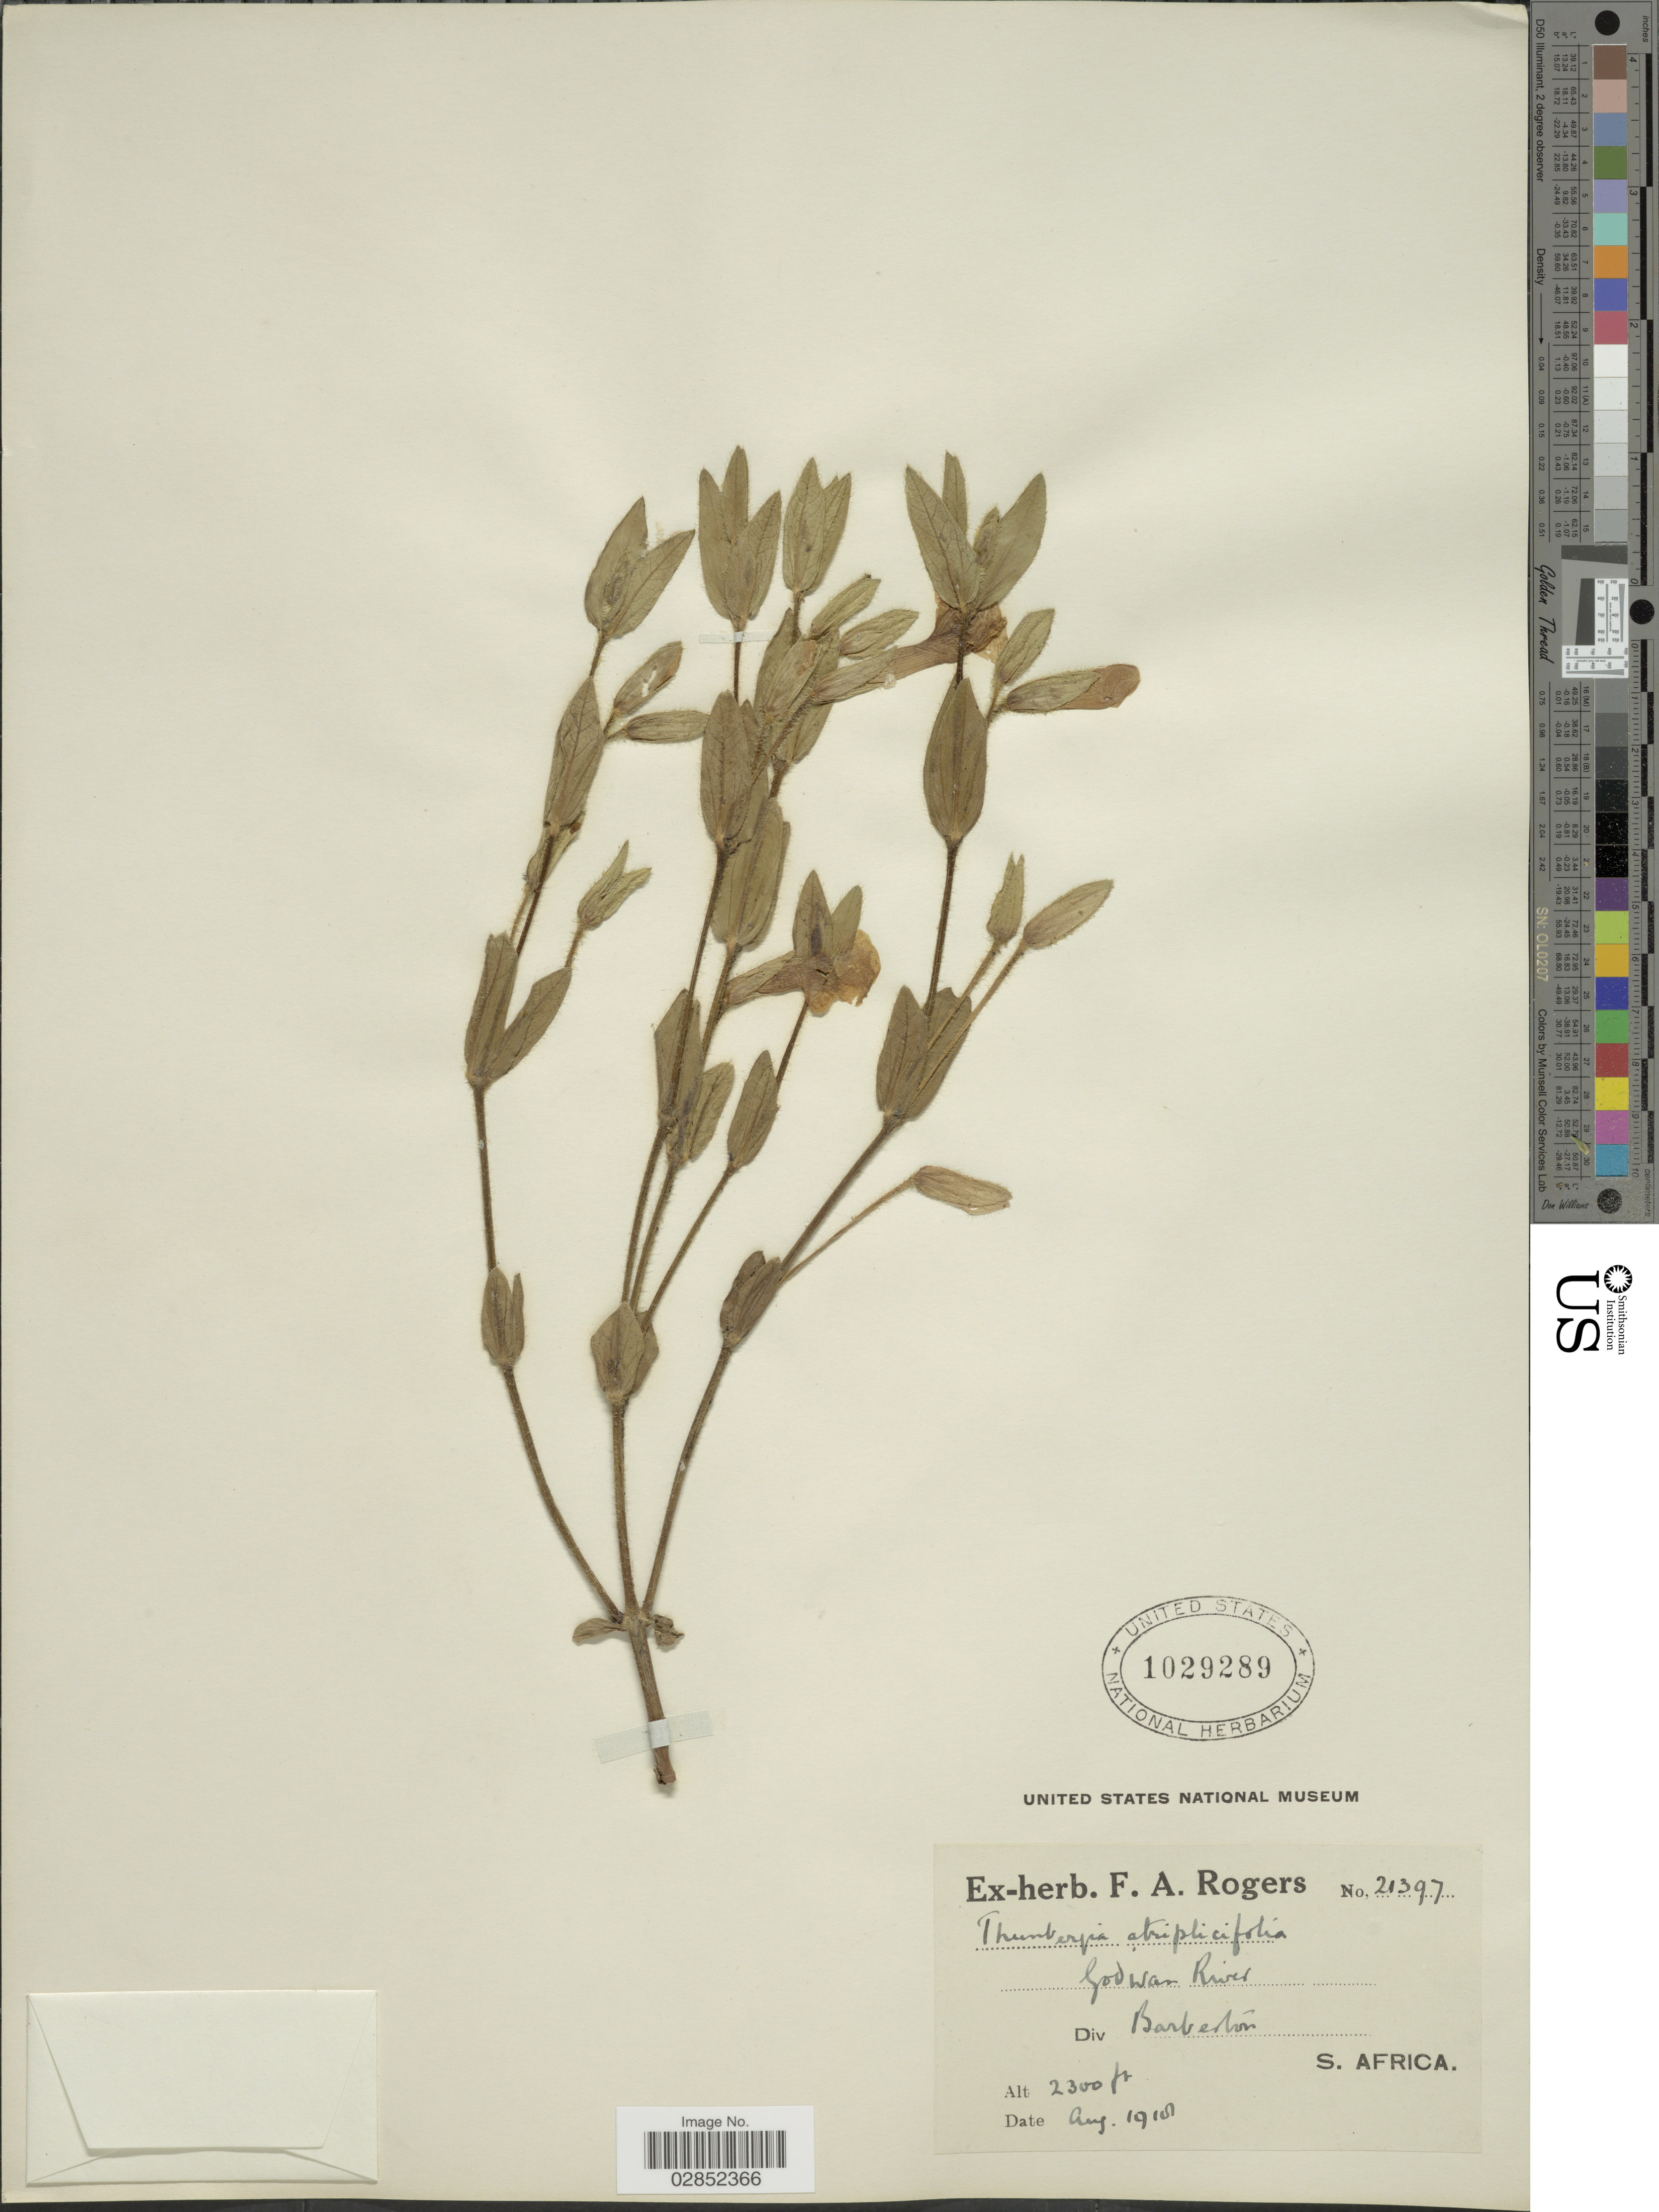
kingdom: Plantae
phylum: Tracheophyta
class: Magnoliopsida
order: Lamiales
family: Acanthaceae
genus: Thunbergia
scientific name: Thunbergia atriplicifolia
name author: E. Mey. ex Nees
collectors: ex herb. F. A. Rogers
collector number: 21397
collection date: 1918-08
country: South Africa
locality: Godwan River, Div. Barbertón, S. Africa.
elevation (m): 701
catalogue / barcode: US 1029289